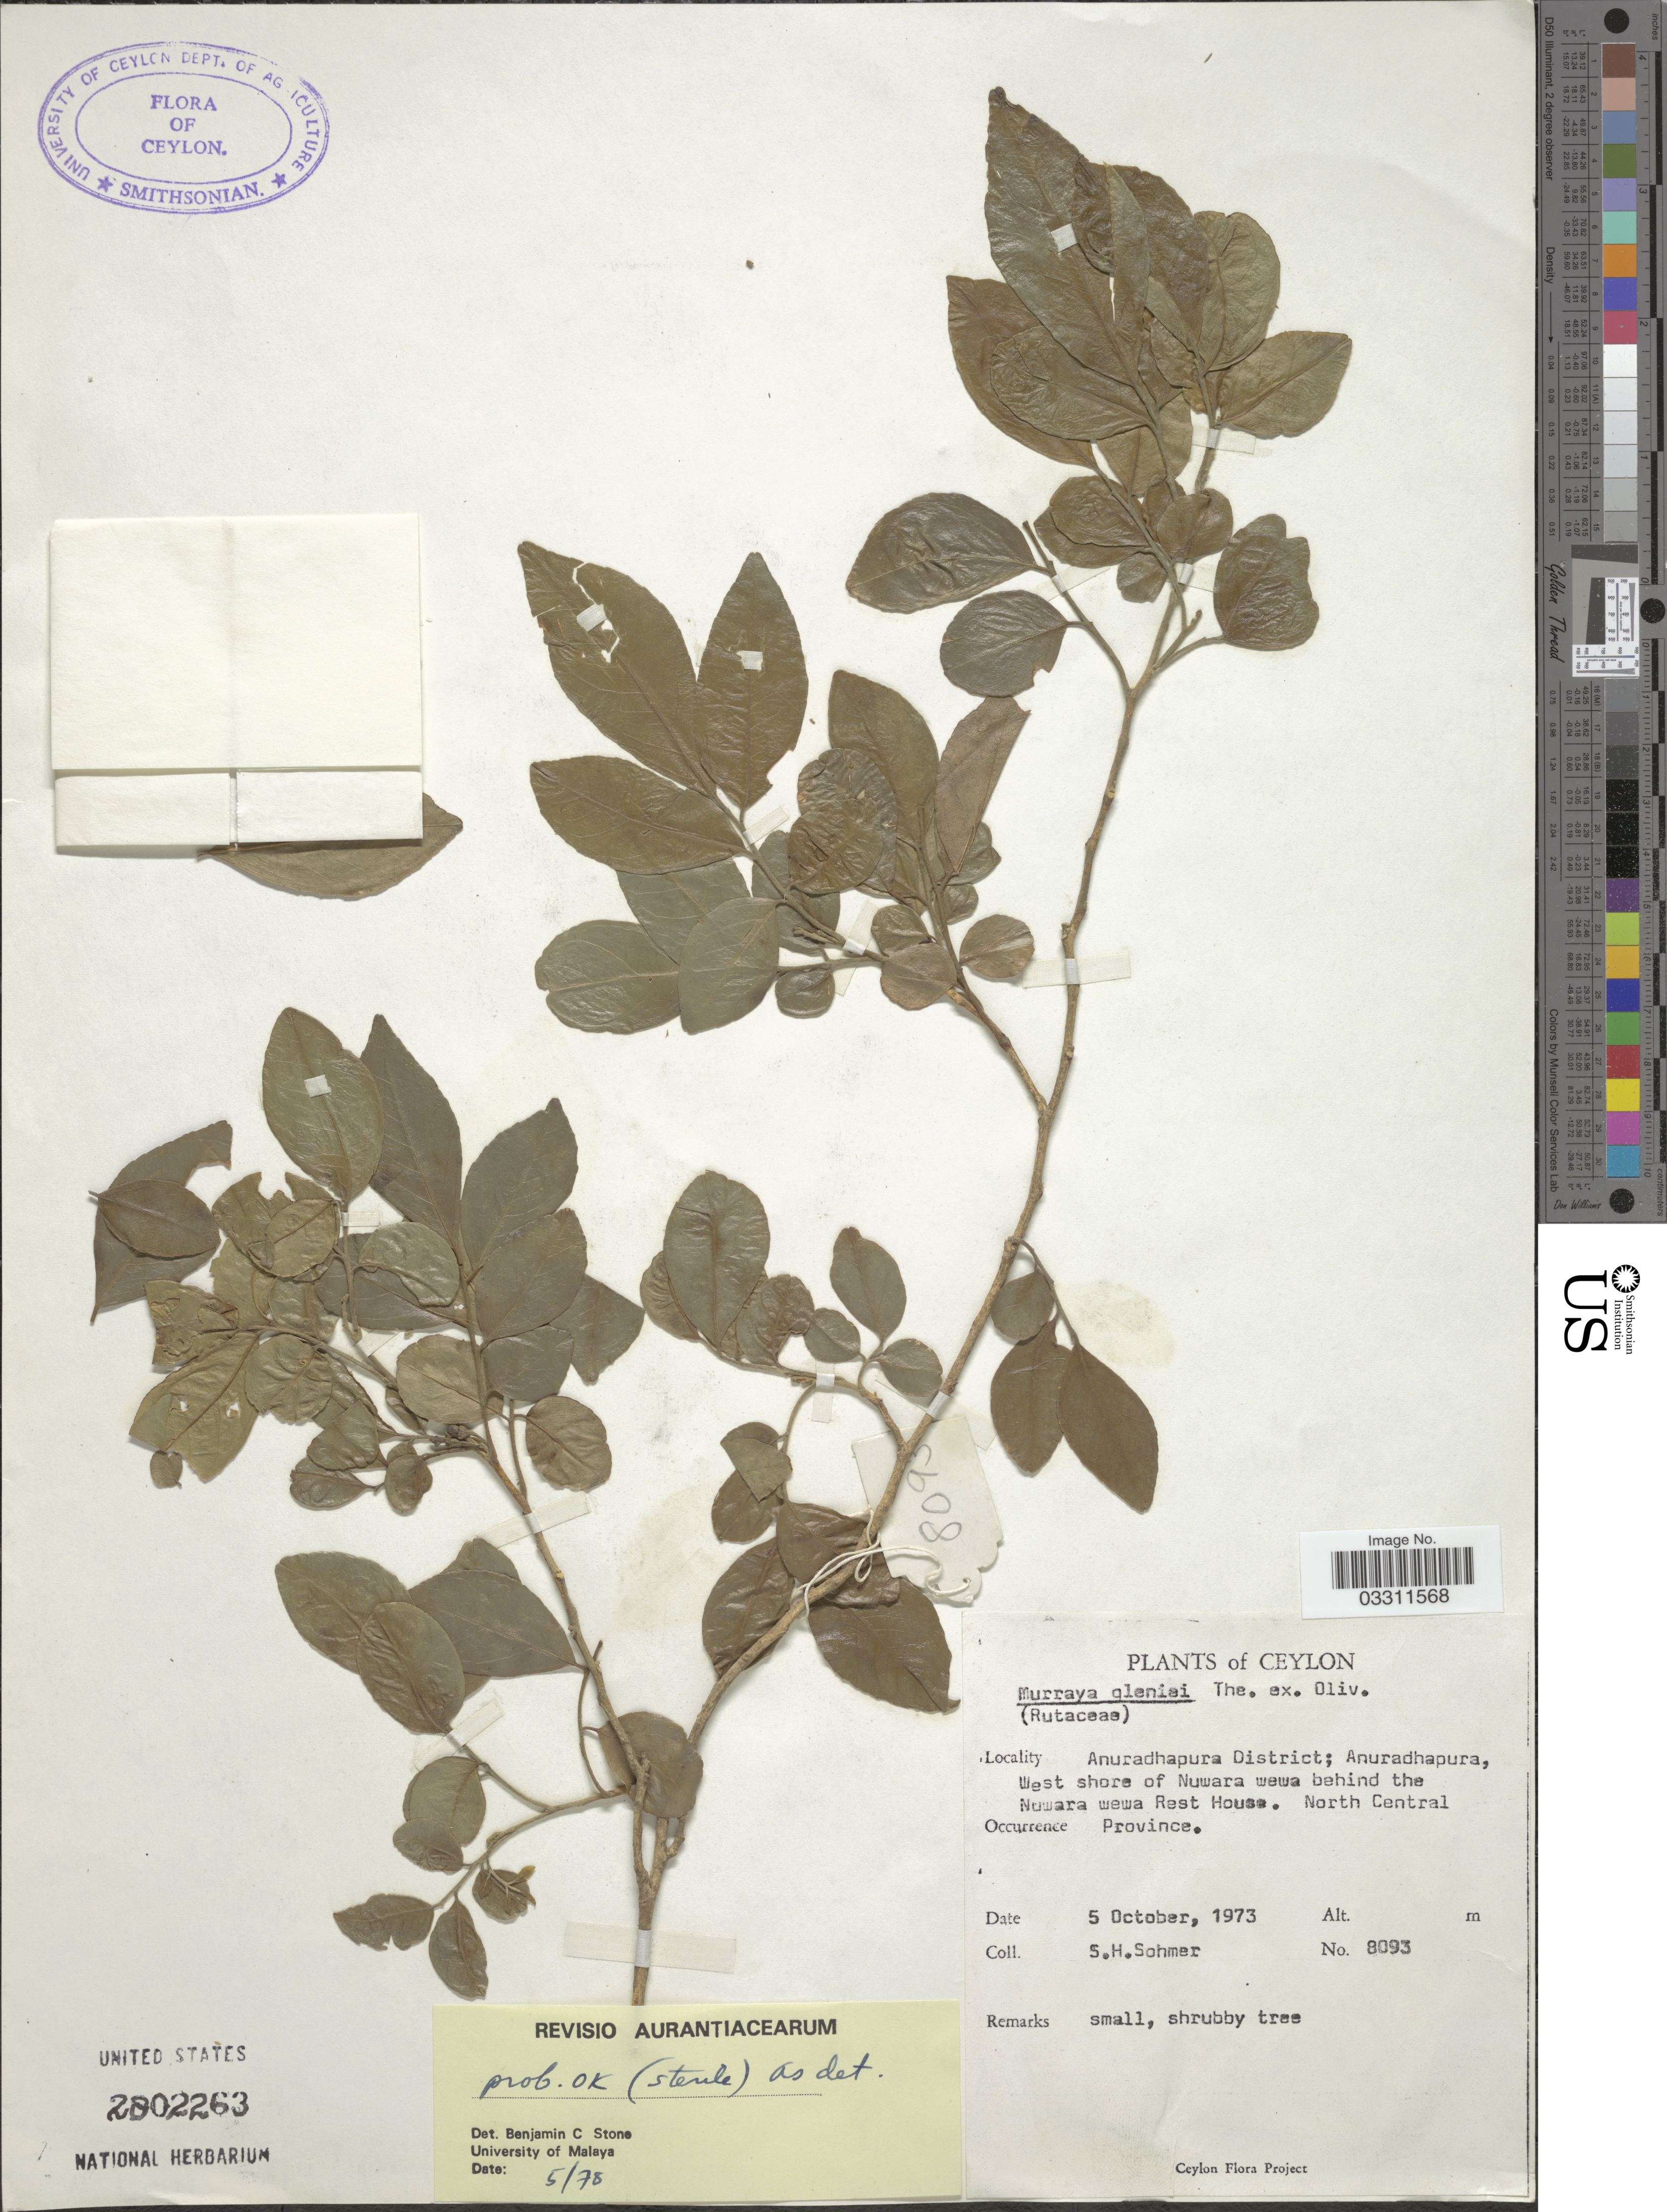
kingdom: Plantae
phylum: Tracheophyta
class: Magnoliopsida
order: Sapindales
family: Rutaceae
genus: Murraya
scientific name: Murraya glenieii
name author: Thwaites ex Oliv.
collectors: S. H. Sohmer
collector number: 8093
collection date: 1973-10-05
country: Sri Lanka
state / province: North Central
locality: Ceylon. Anuradhapura District; Anuradhapura, West shore of Nuwara wewa behind the Nuwara wewa Rest House.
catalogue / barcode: US 2802263